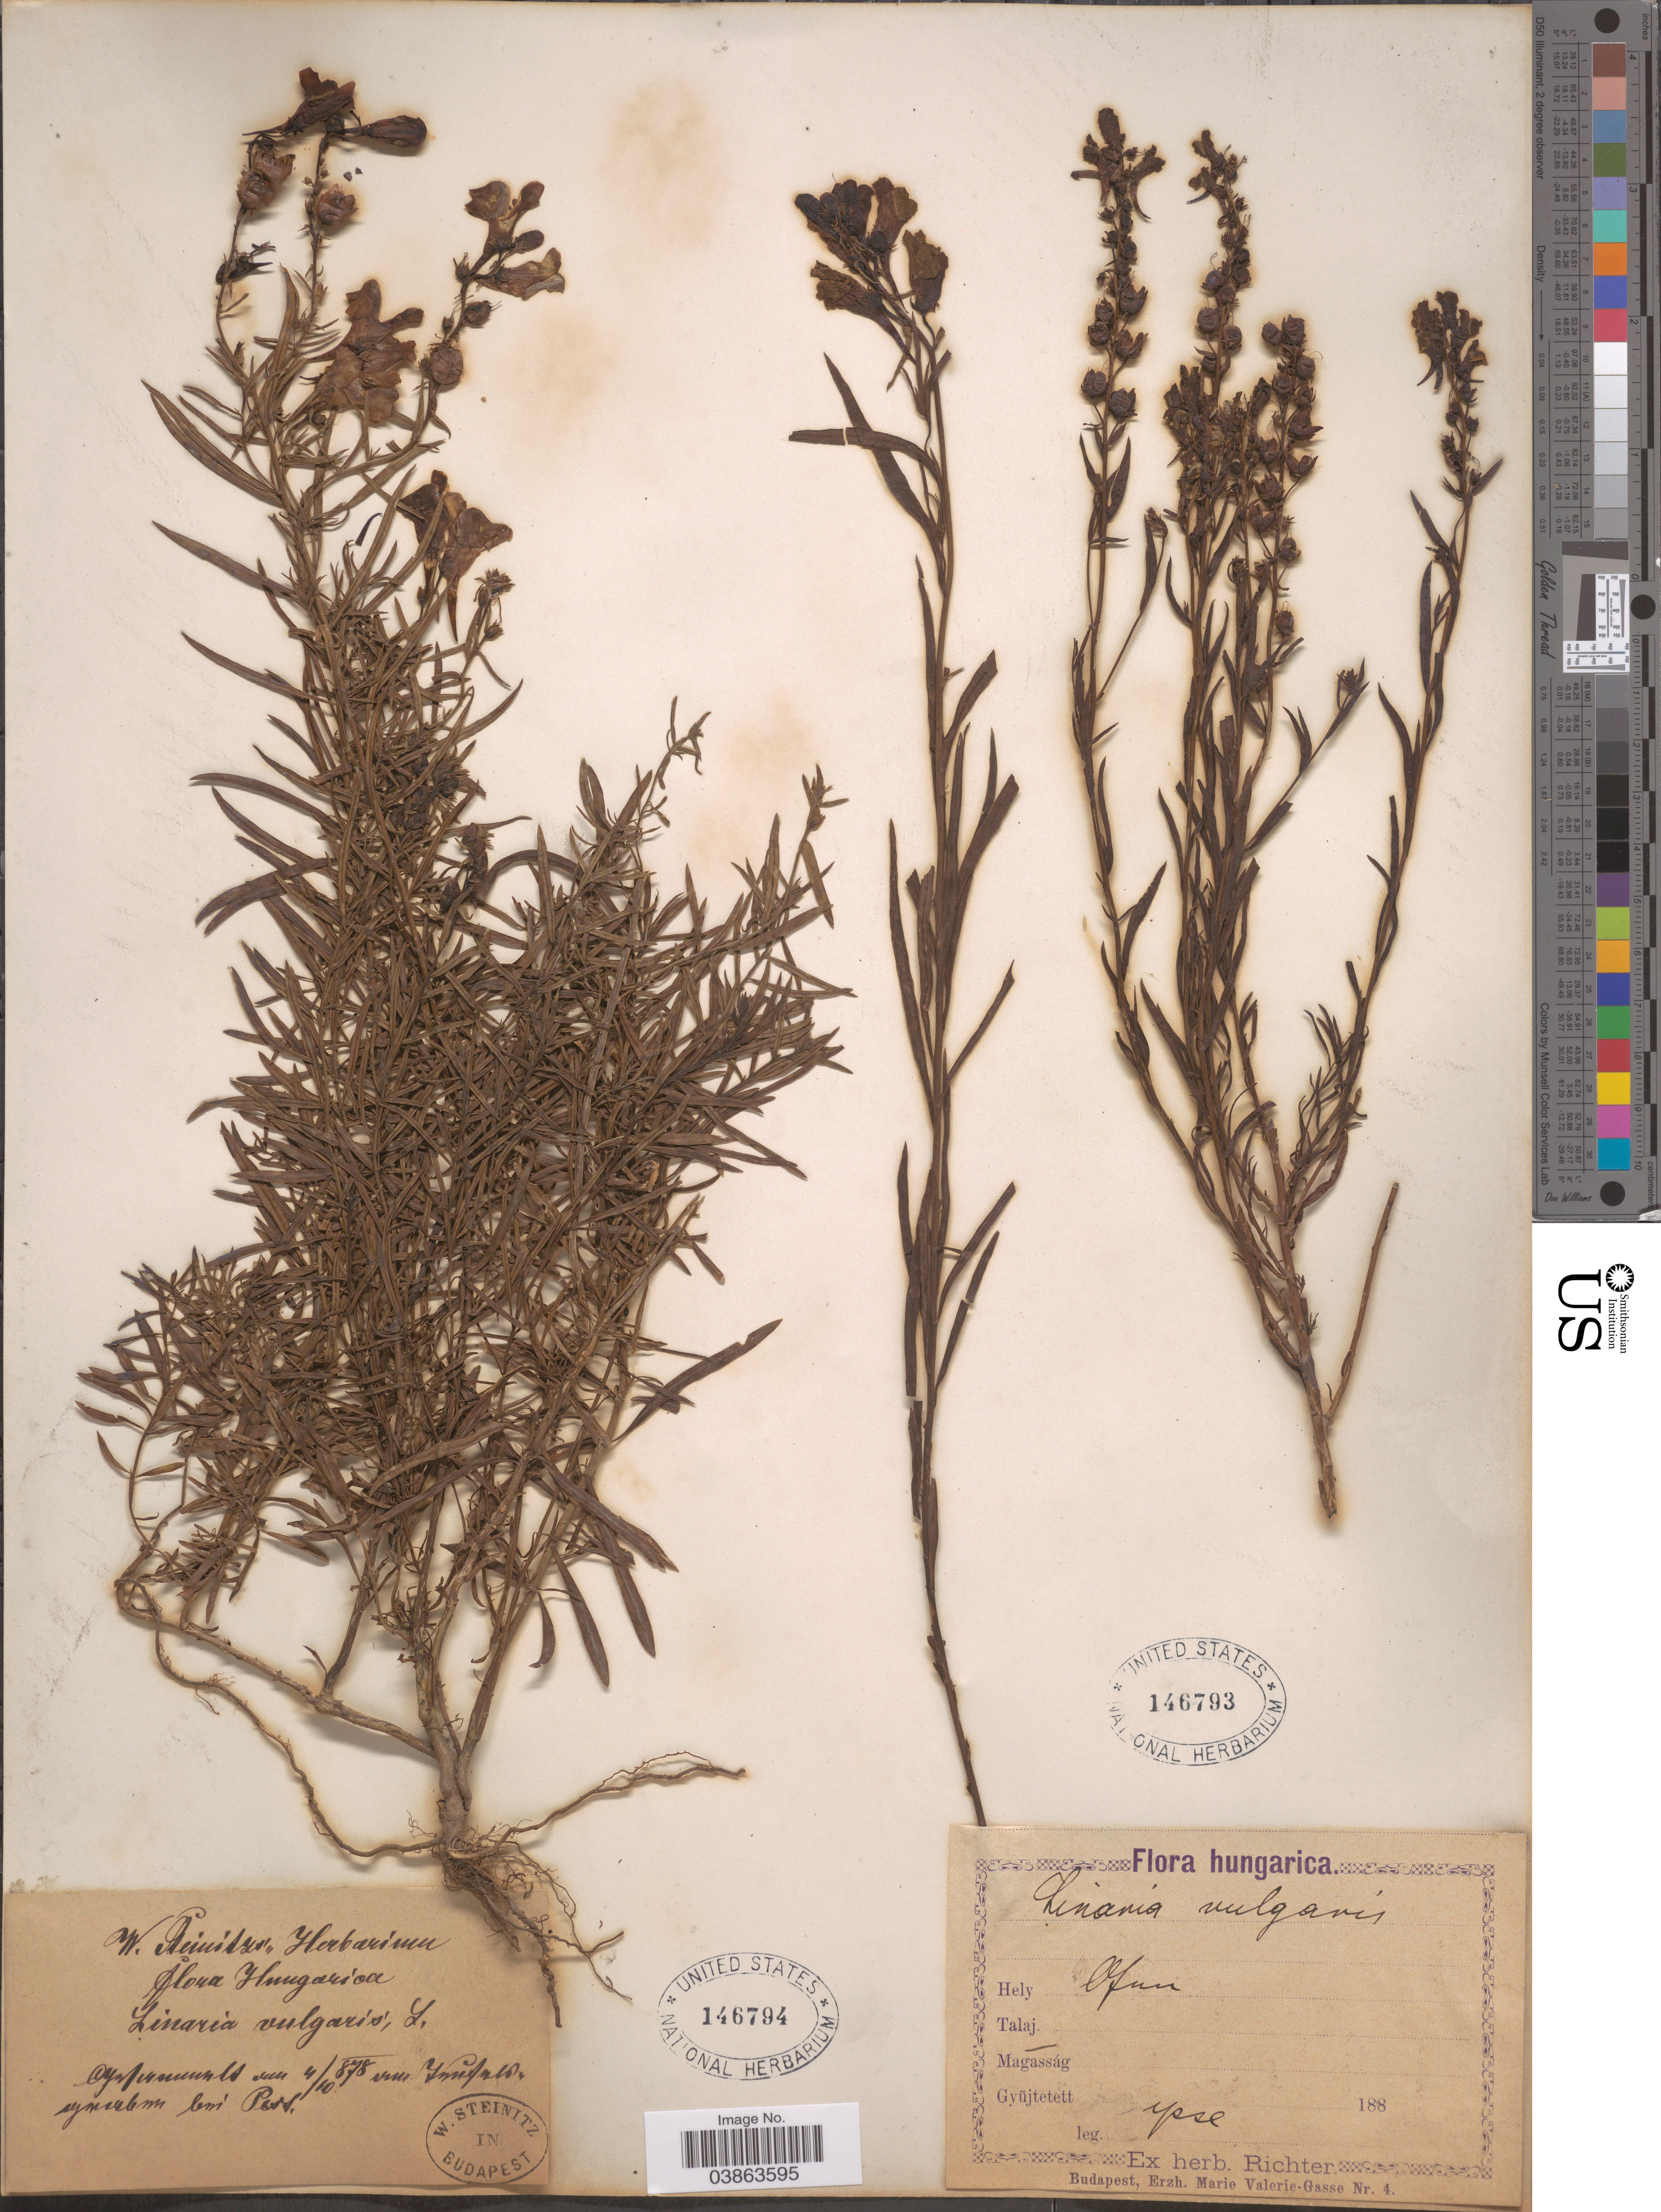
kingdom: Plantae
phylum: Tracheophyta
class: Magnoliopsida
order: Lamiales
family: Plantaginaceae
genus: Linaria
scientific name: Linaria vulgaris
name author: Mill.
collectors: -- Richter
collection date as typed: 188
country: Hungary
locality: Ofen.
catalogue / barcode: US 146793-2